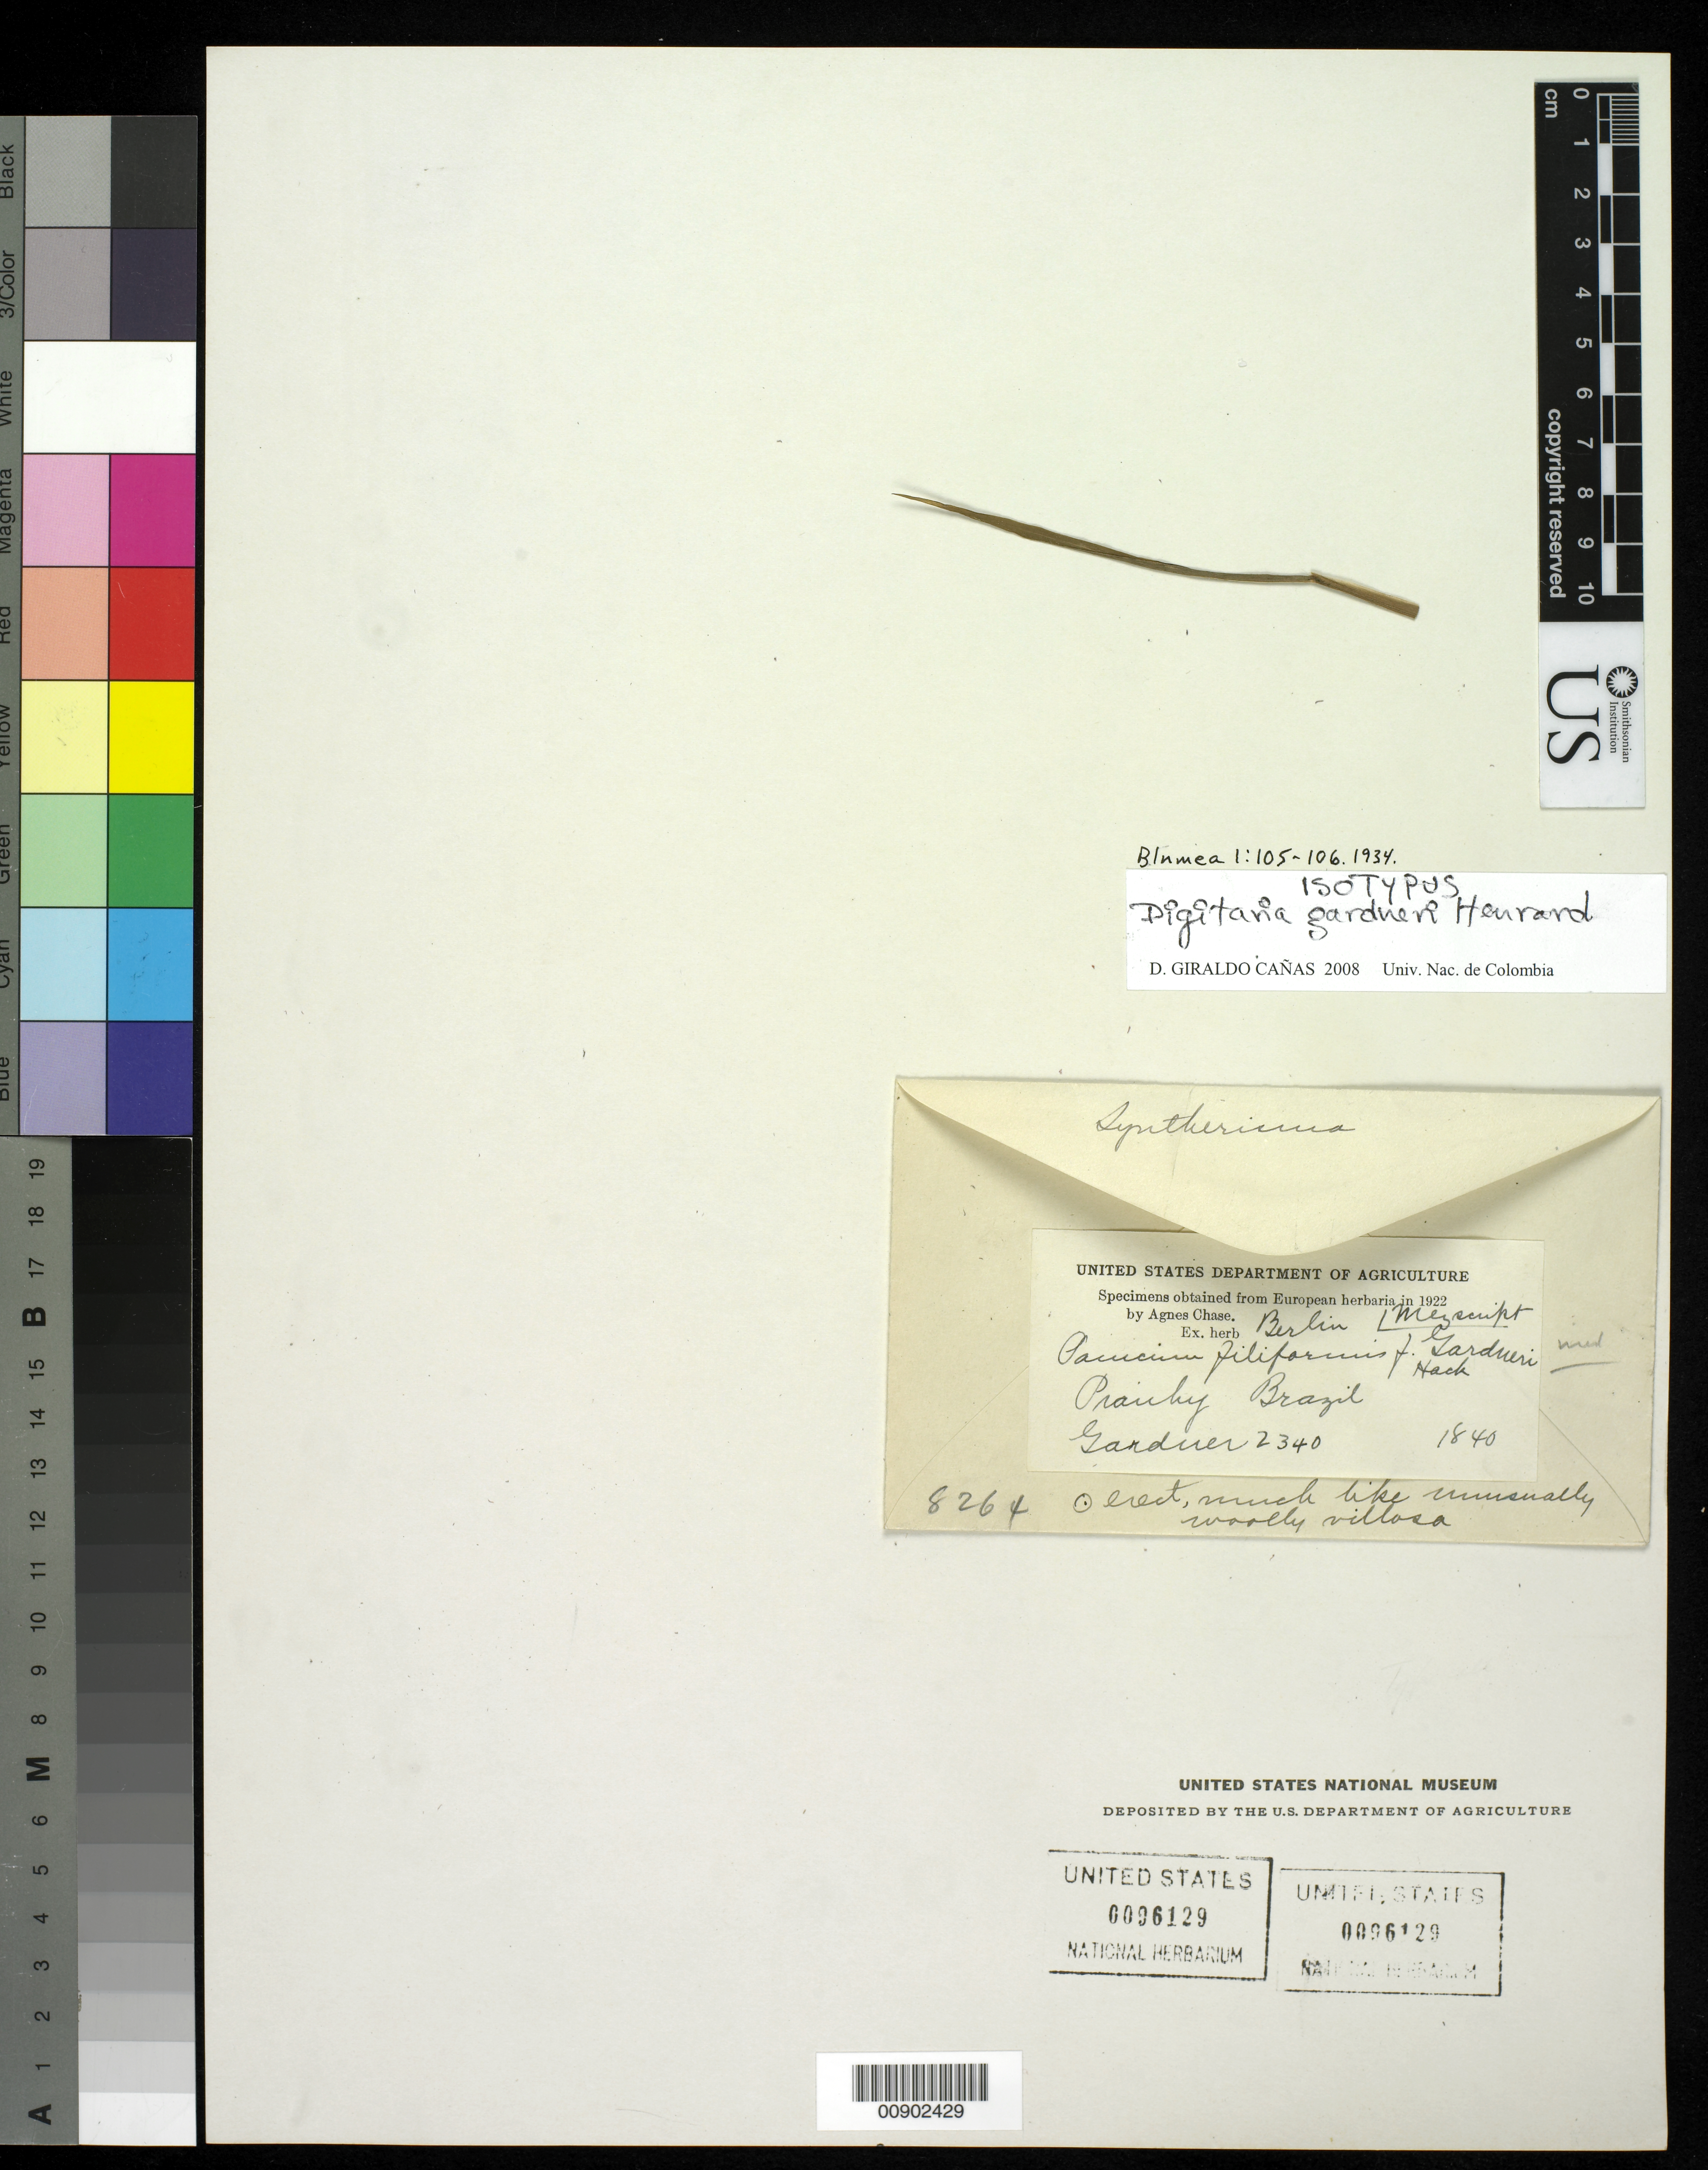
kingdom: Plantae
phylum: Tracheophyta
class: Liliopsida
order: Poales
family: Poaceae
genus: Digitaria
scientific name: Digitaria gardneri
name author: Henr.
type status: Isotype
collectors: G. Gardner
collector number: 2340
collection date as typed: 1840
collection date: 1840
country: Brazil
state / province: Piauí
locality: Piauhy.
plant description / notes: Fragmentary material of type(?) ex herb. Berlin. Protologue cites collection date of 1839.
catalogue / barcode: US 96129